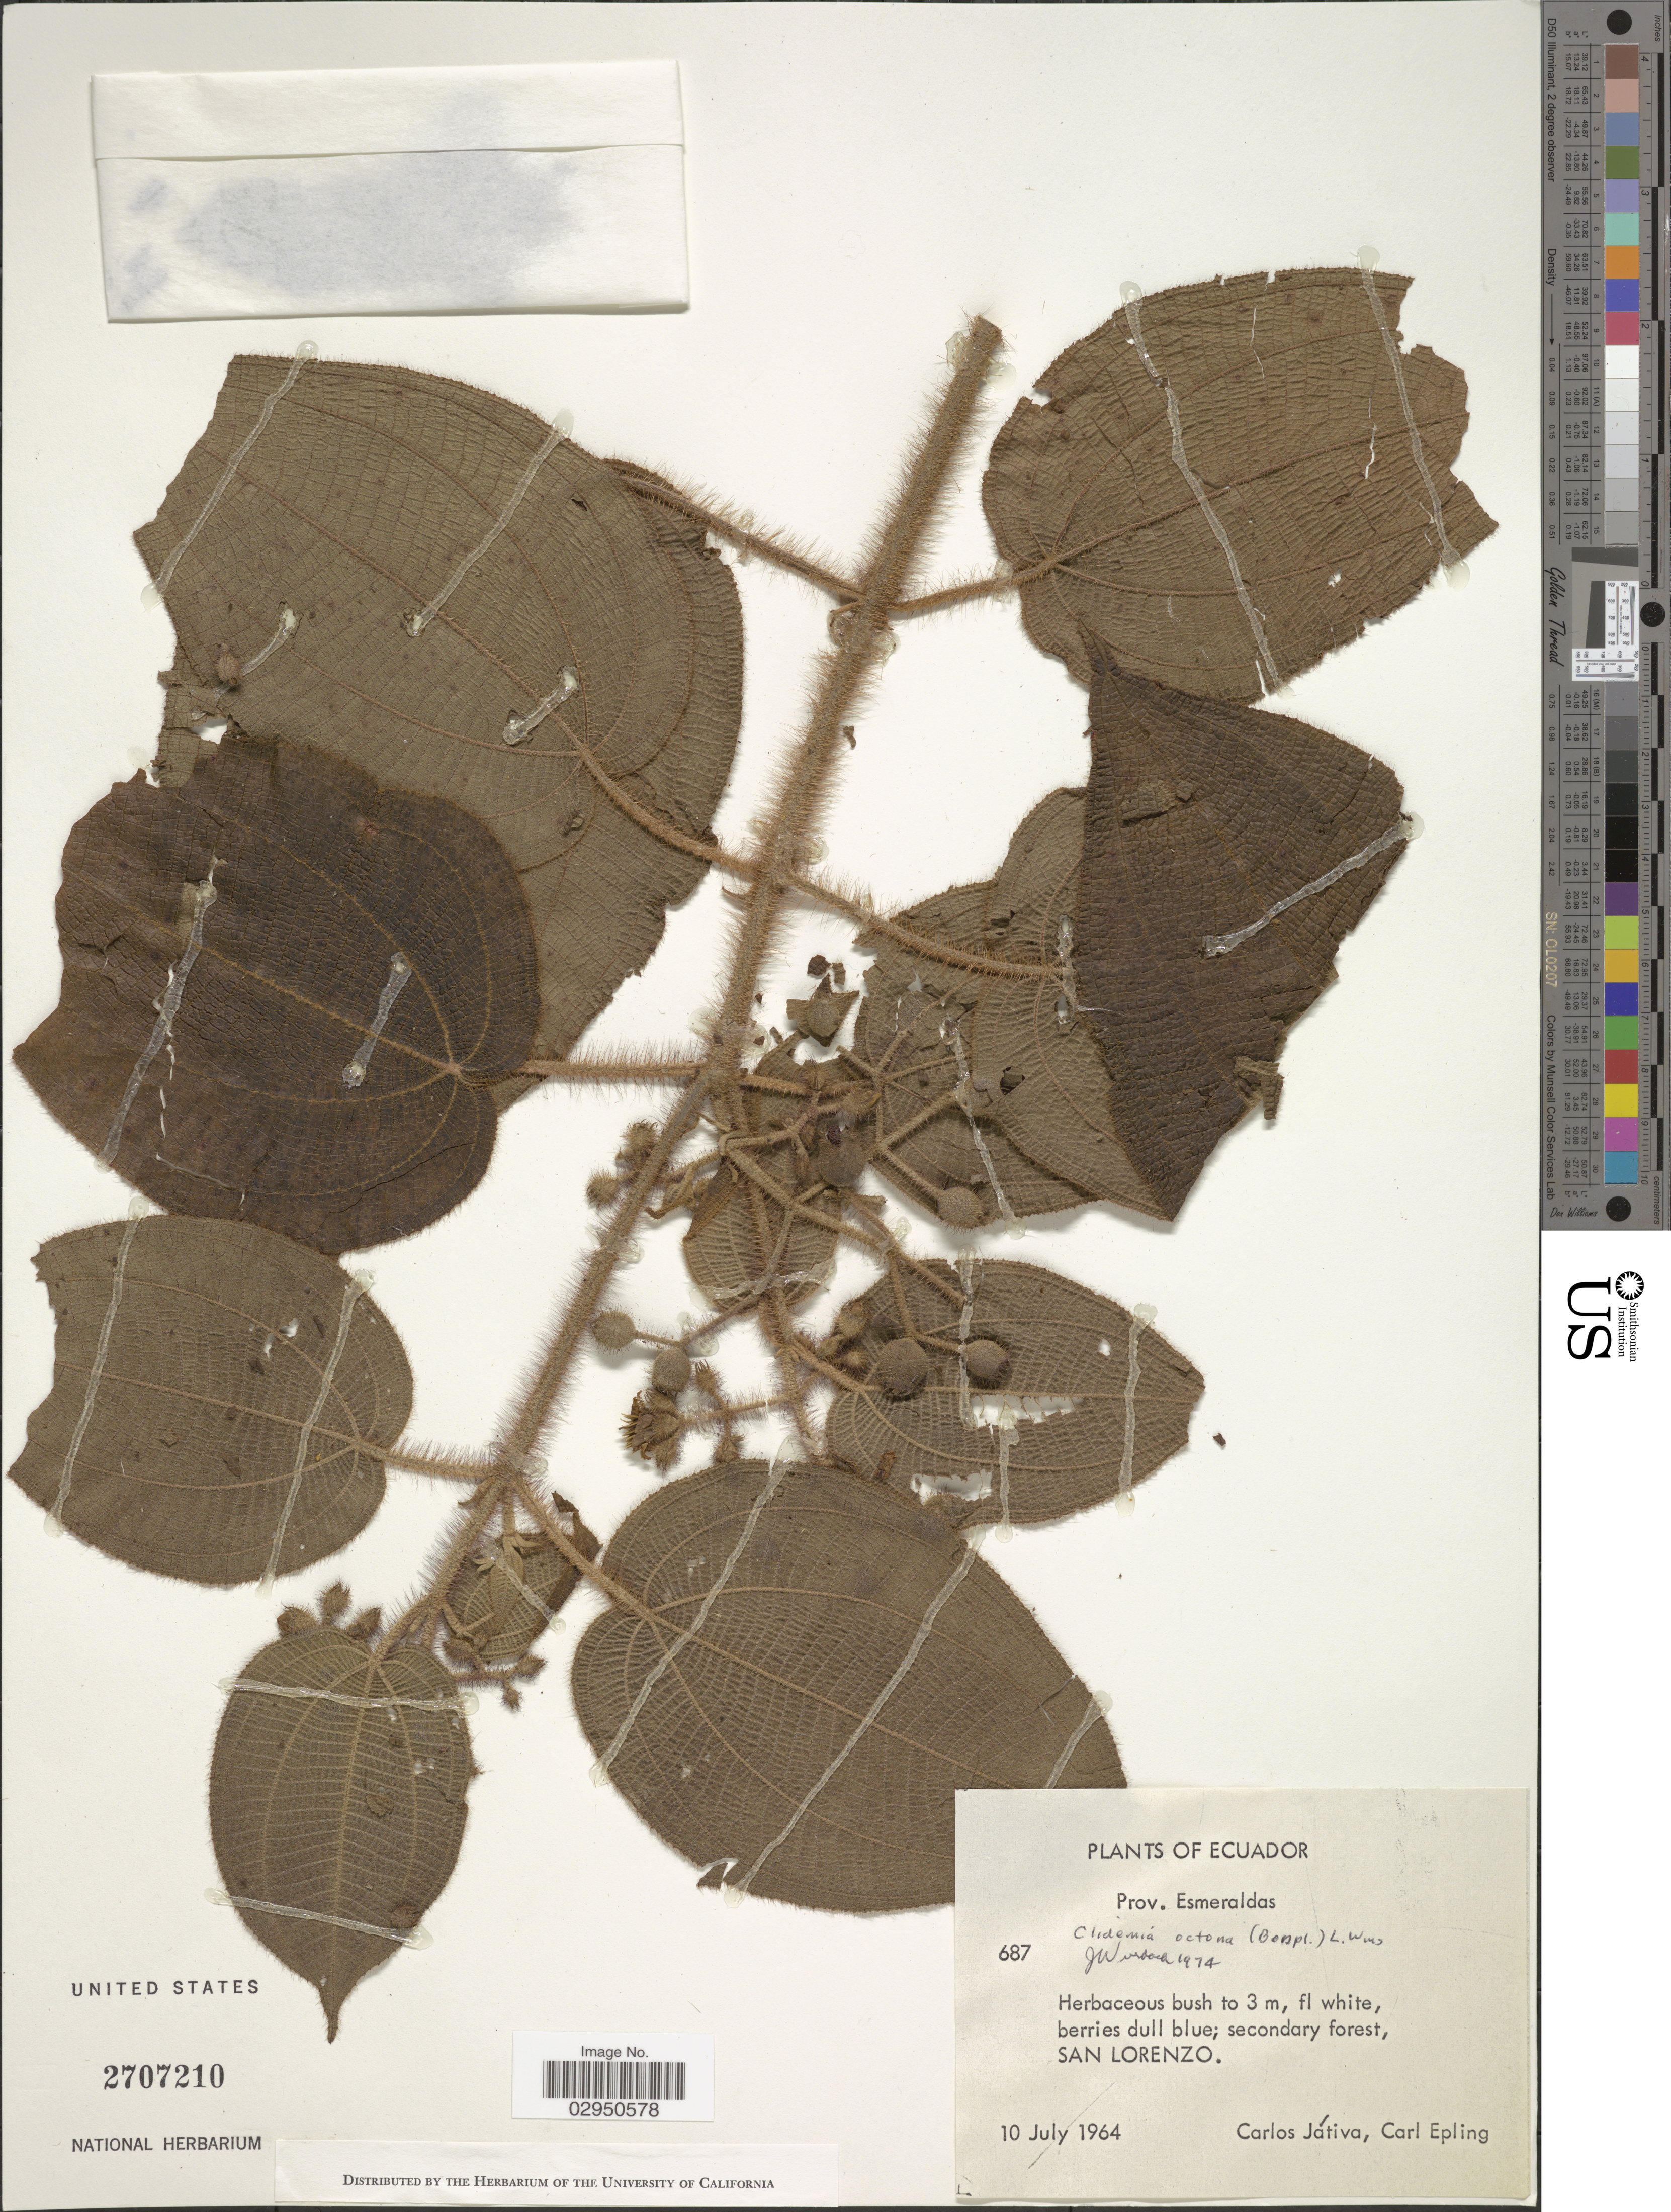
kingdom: Plantae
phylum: Tracheophyta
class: Magnoliopsida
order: Myrtales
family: Melastomataceae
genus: Clidemia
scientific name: Clidemia octona subsp. octona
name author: (Bonpl.) L.O. Williams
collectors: C. D. Játiva & C. C. Epling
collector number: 687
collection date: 1964-07-10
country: Ecuador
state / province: Esmeraldas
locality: San Lorenzo.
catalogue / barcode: US 2707210